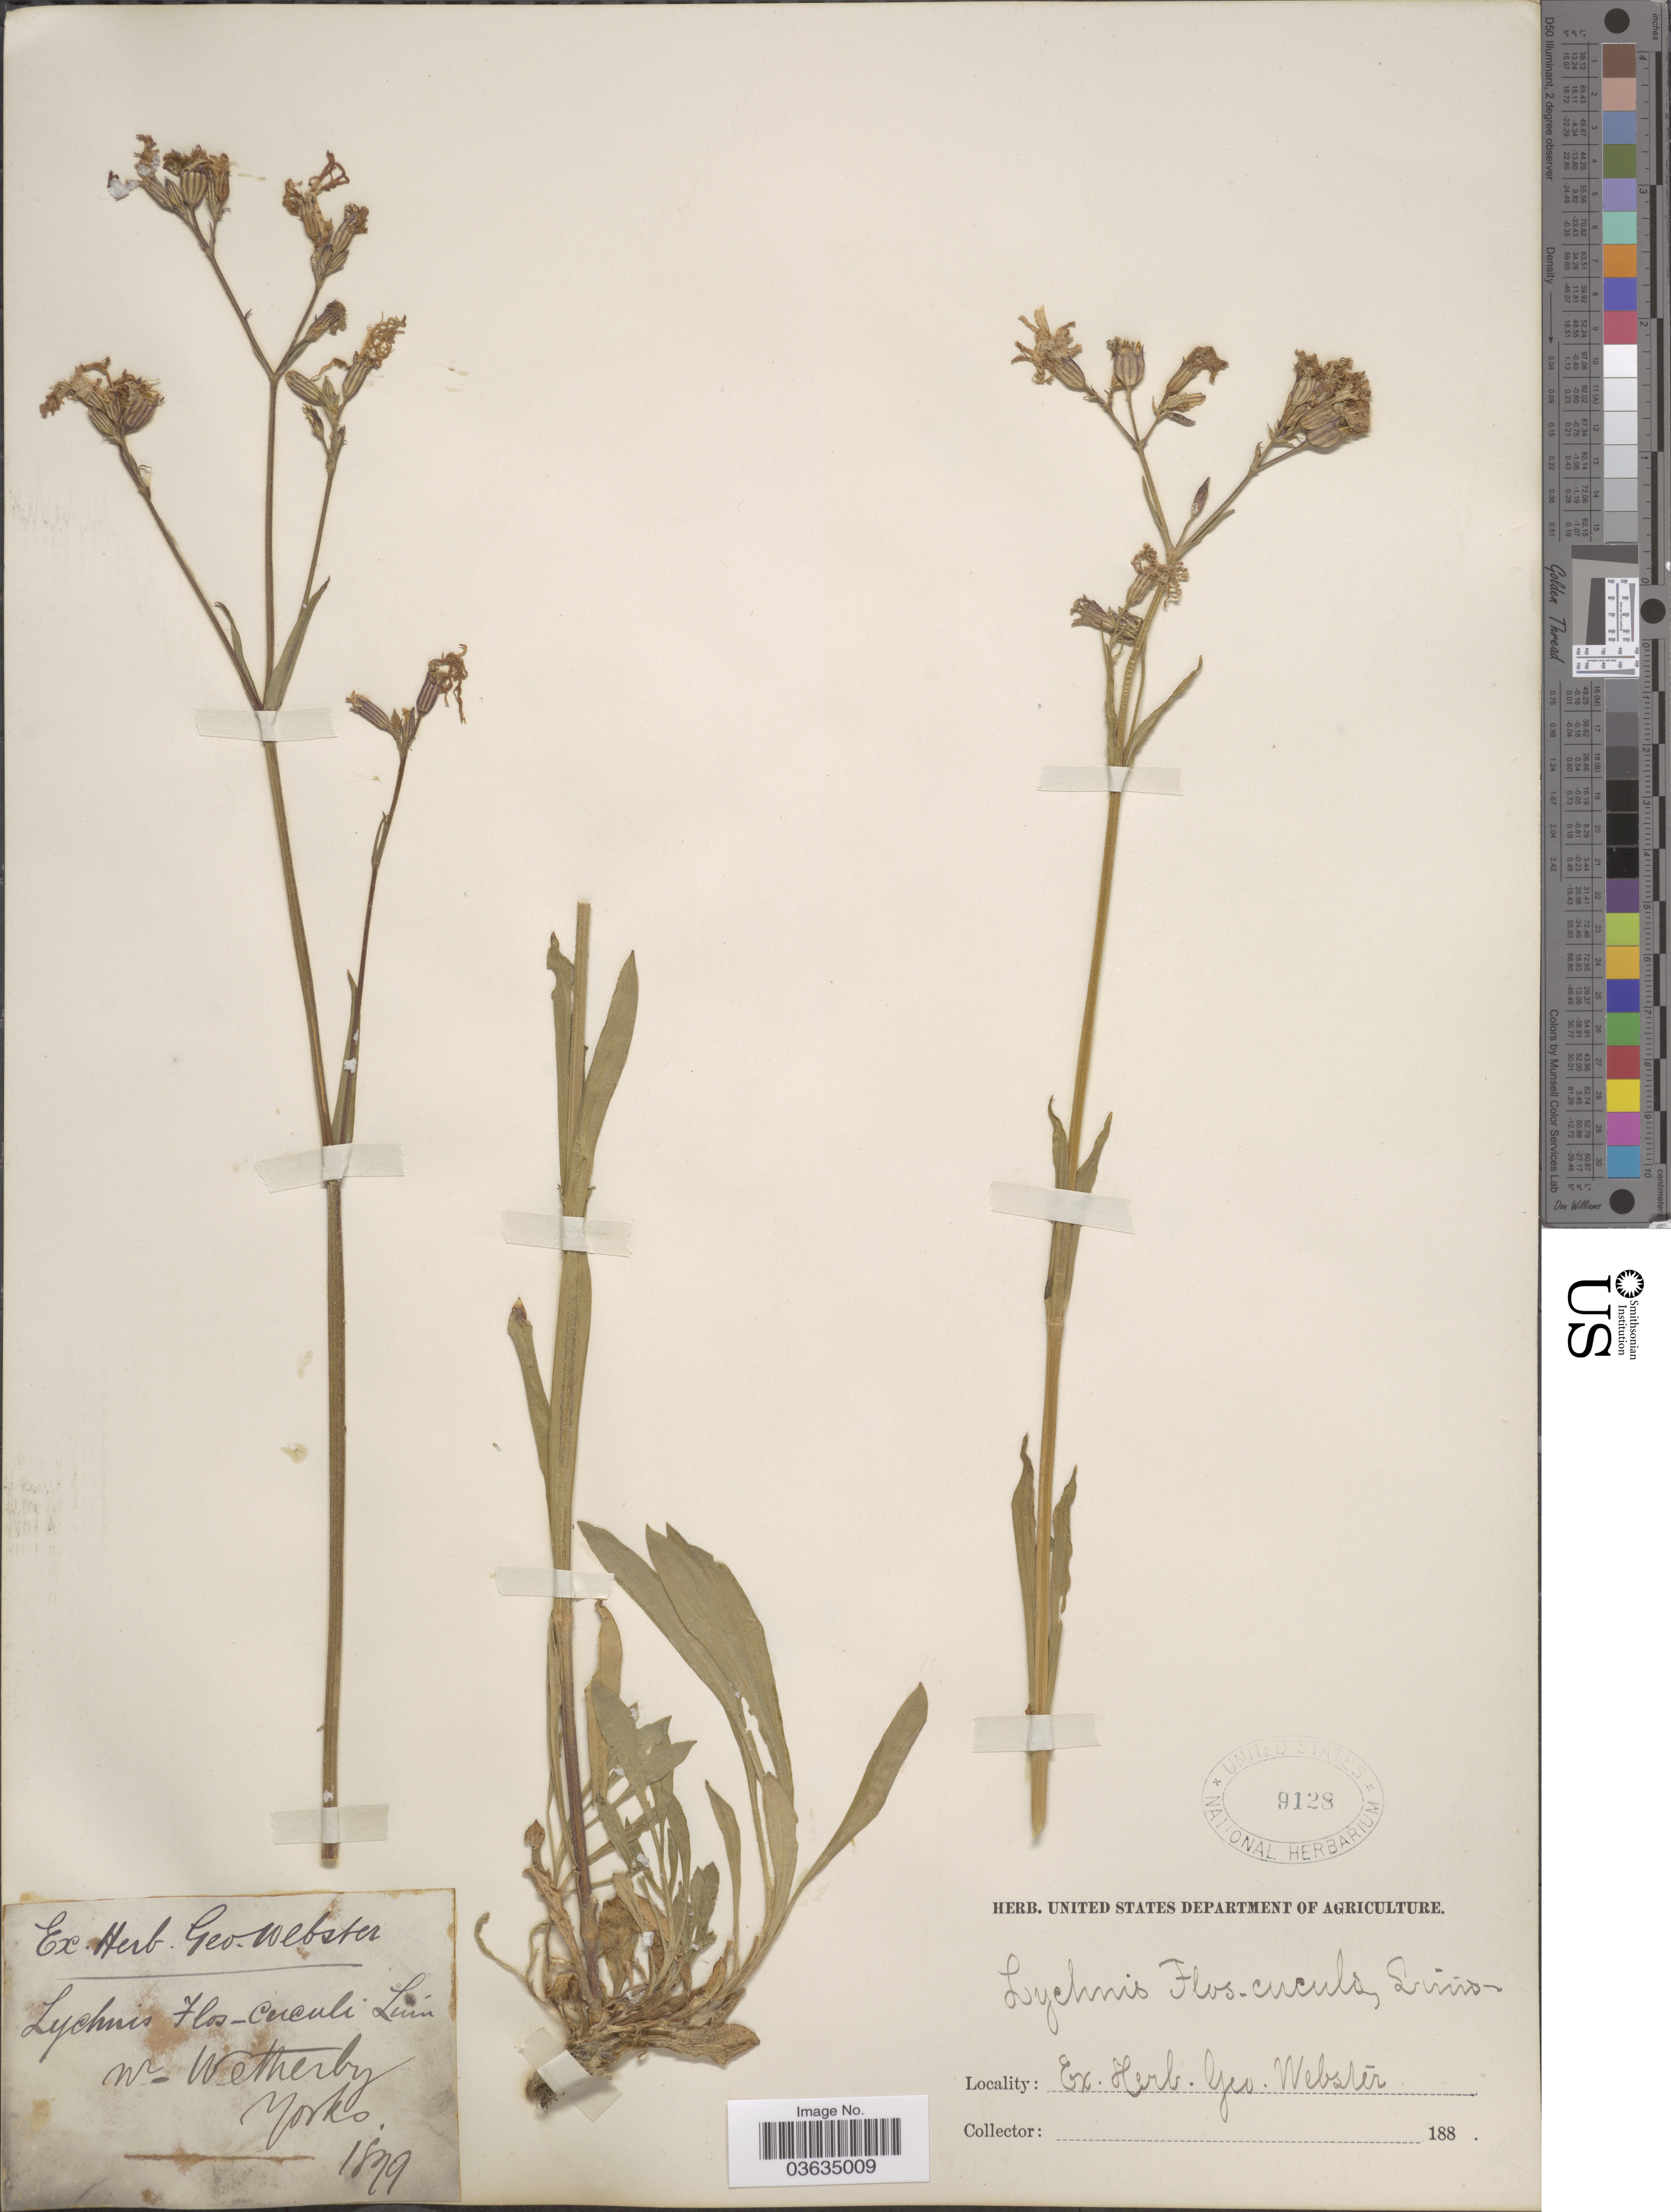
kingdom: Plantae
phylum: Tracheophyta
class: Magnoliopsida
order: Caryophyllales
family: Caryophyllaceae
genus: Silene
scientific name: Silene flos-cuculi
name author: (L.) Greuter & Burdet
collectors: ex herb. Geo. Webster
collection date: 1899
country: United Kingdom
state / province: England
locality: Nr Wetherby, Yorks.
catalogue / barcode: US 9128